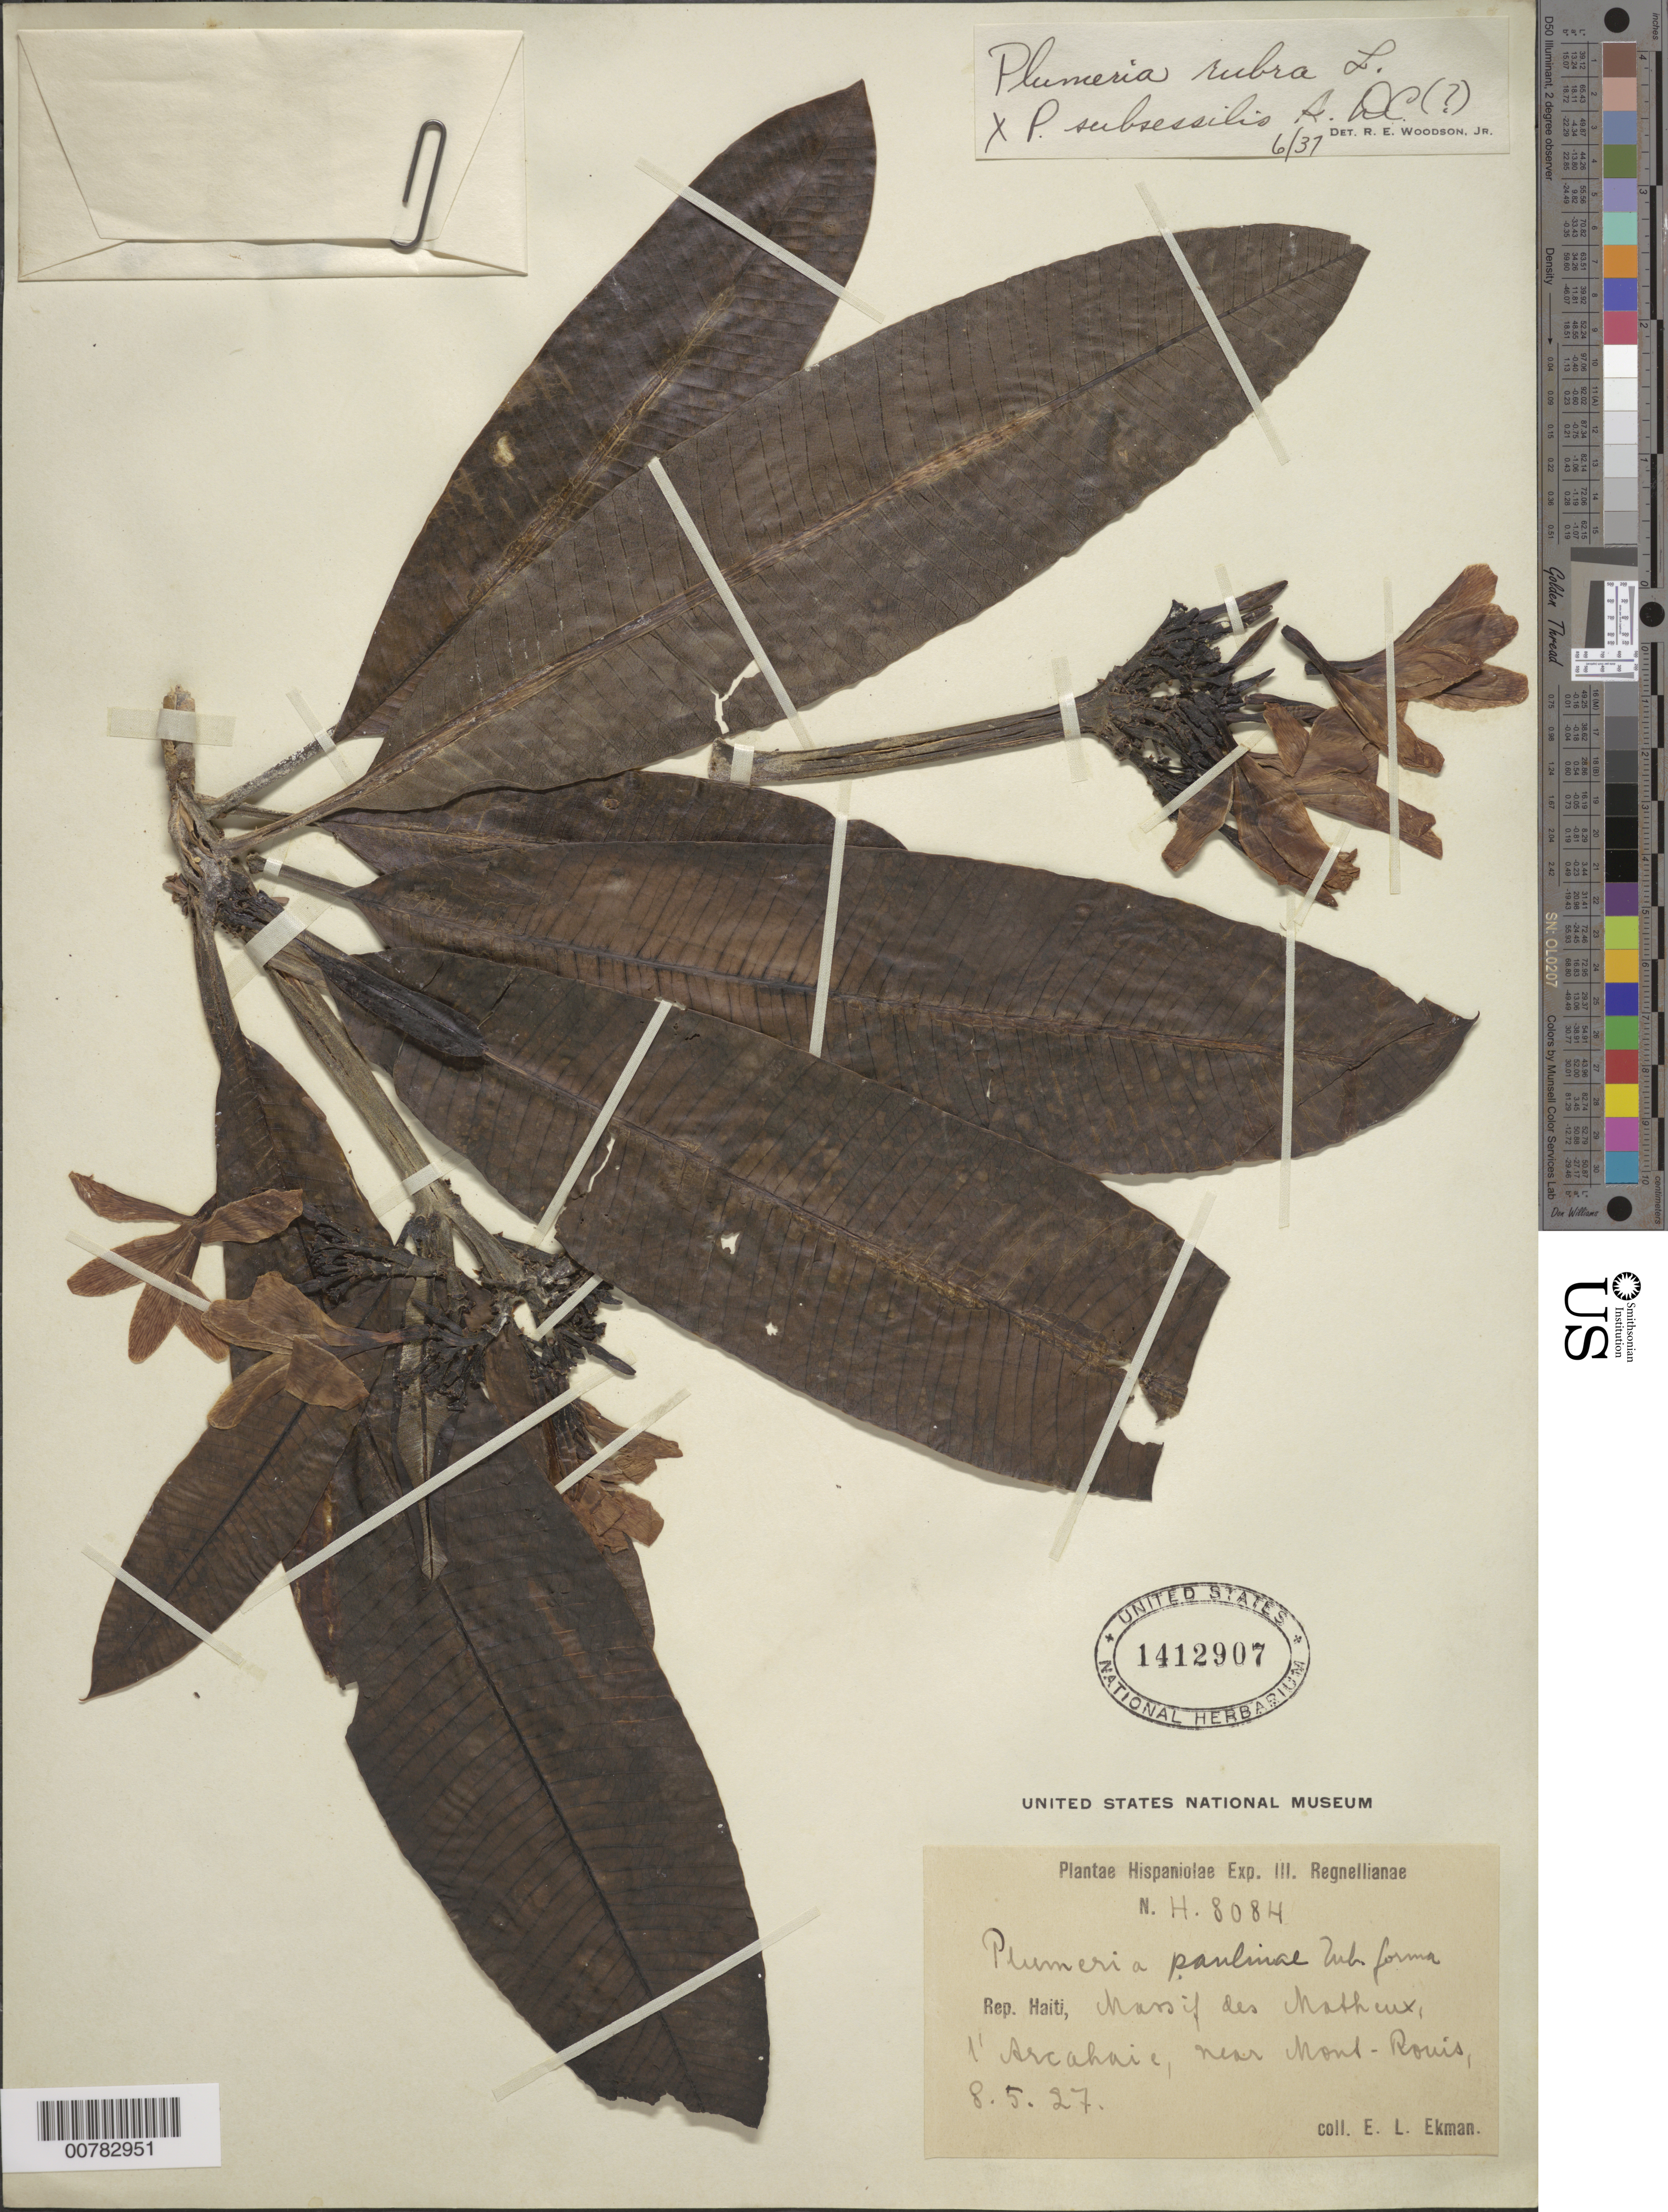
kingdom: Plantae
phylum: Tracheophyta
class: Magnoliopsida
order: Gentianales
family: Apocynaceae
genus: Plumeria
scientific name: Plumeria rubra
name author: L.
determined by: Woodson, R. E., Jr.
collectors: E. L. Ekman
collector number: H 8084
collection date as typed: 08 May 1927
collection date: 1927-05-08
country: Haiti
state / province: Ouest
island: Hispaniola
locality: l'Arcahaie, Massif des Matheux, near Mont. Rouis.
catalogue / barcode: US 1412907